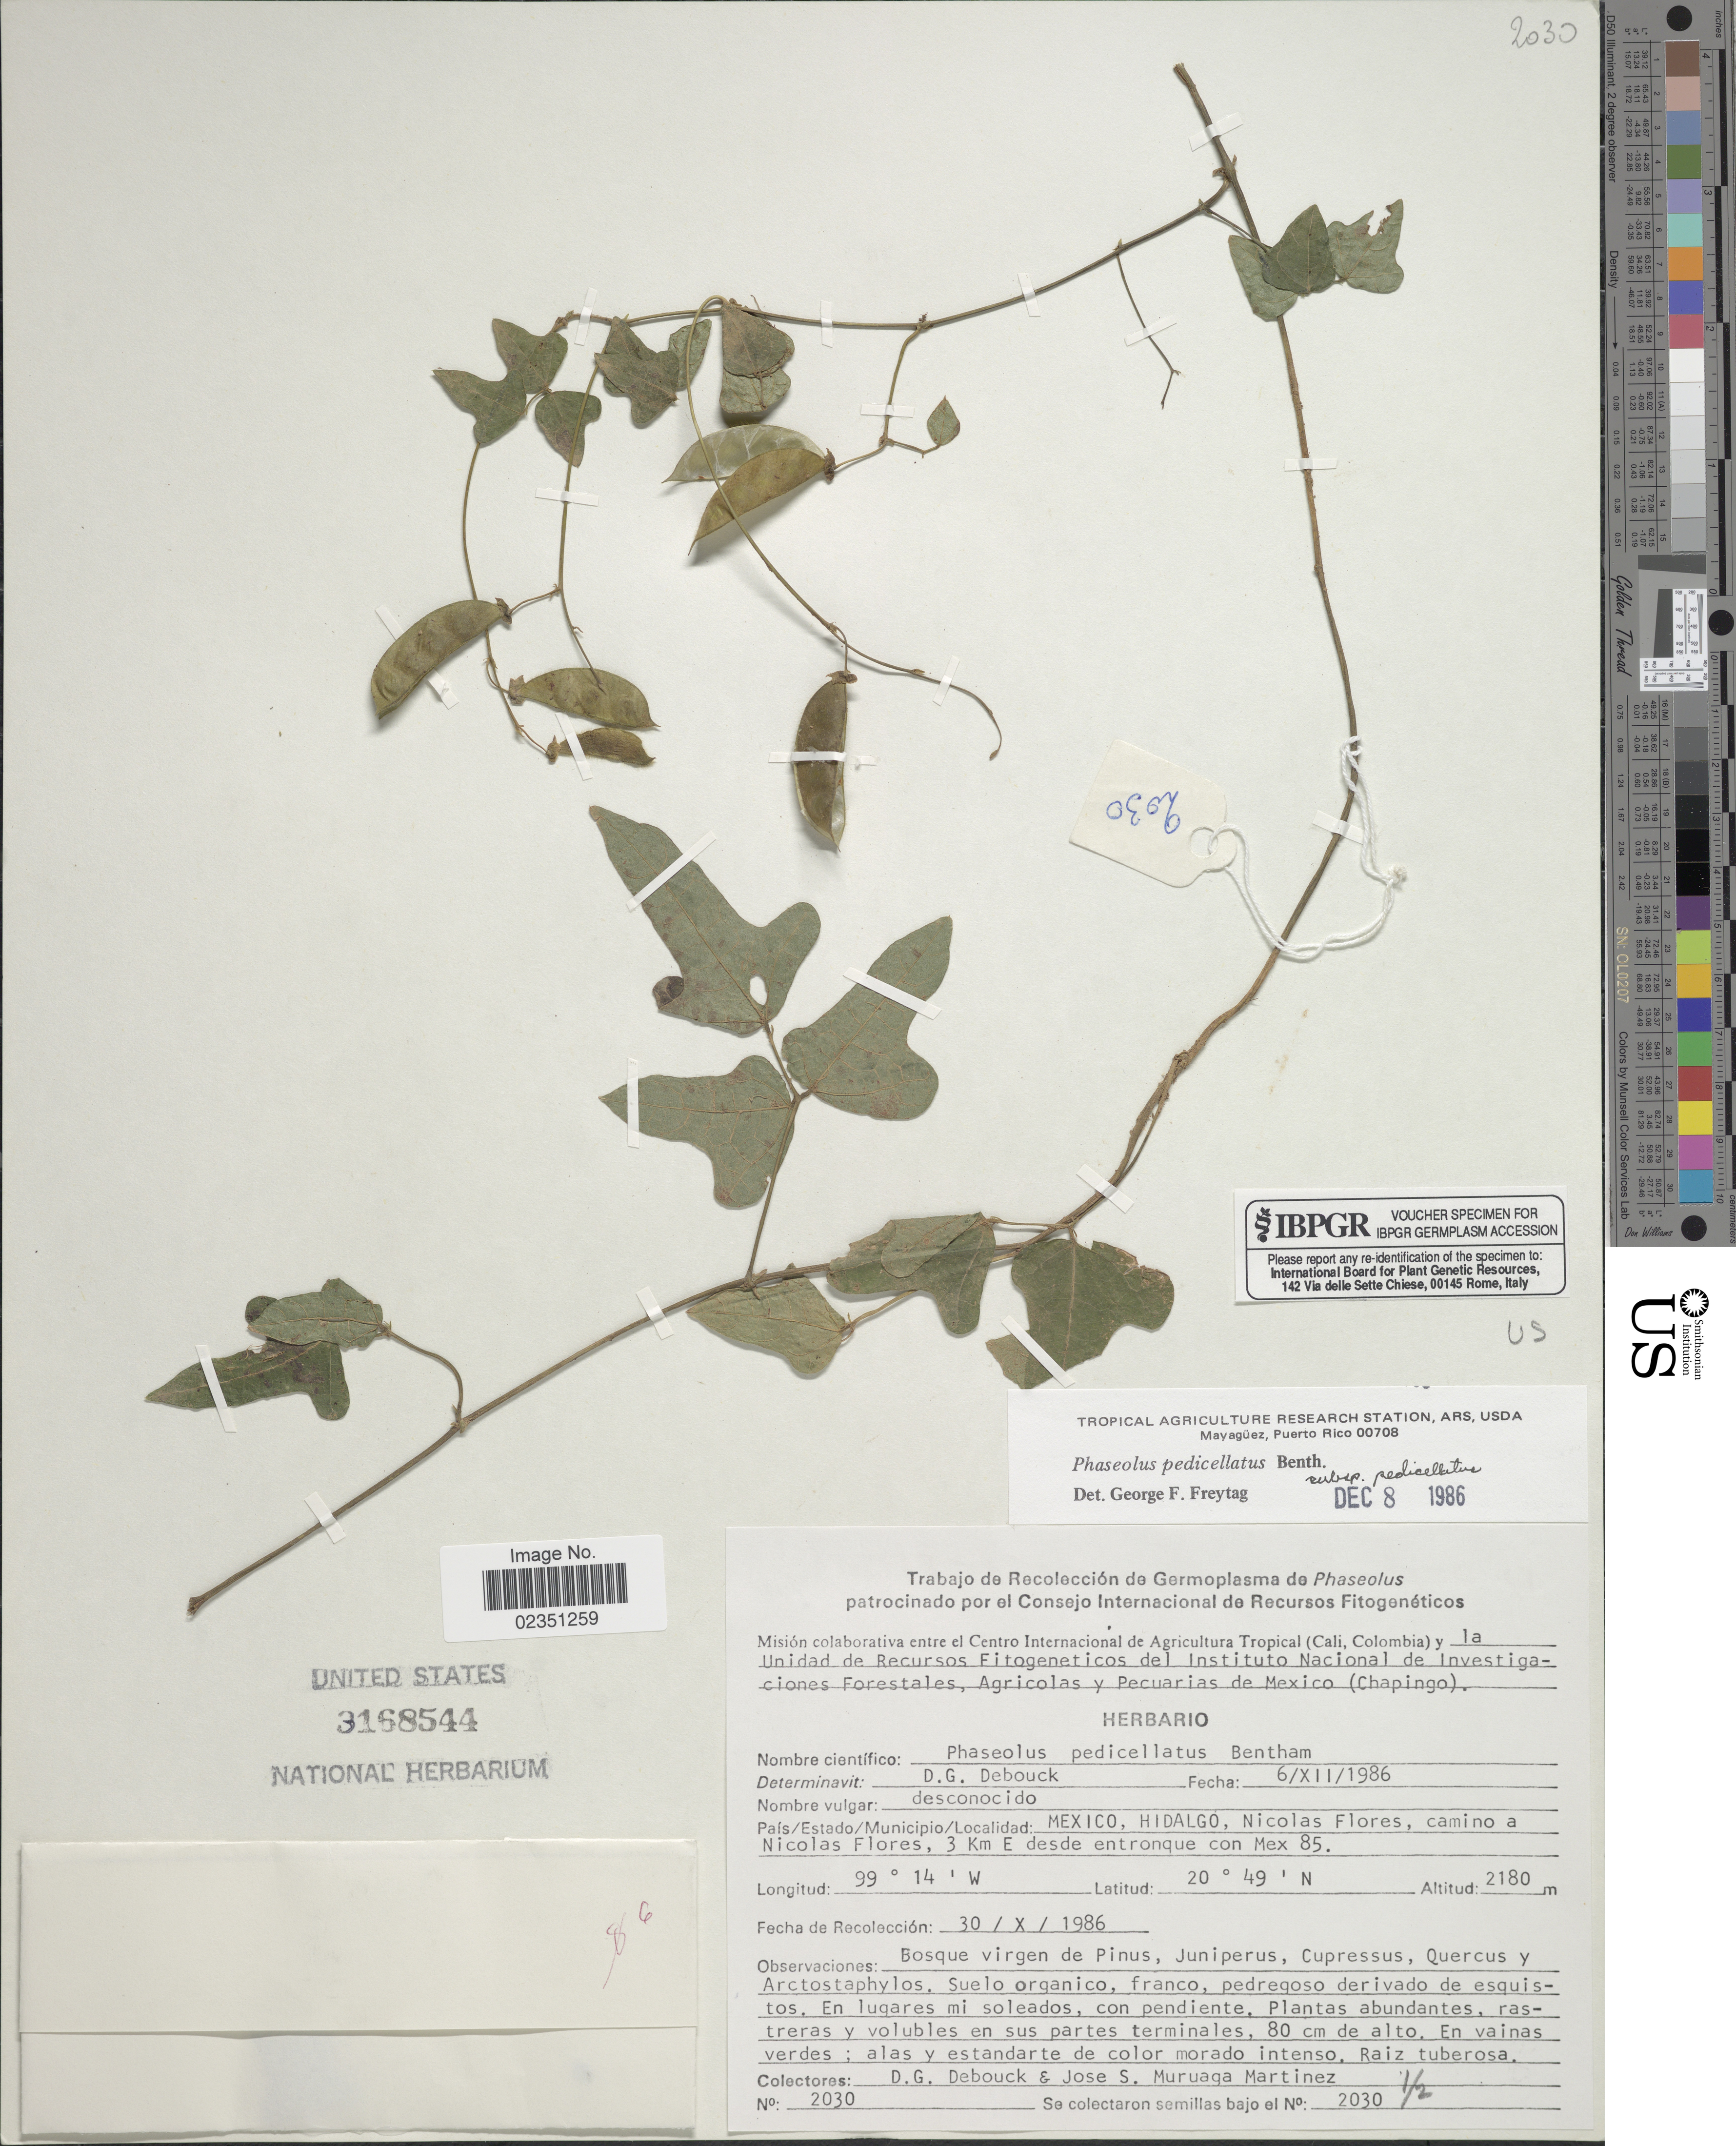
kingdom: Plantae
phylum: Tracheophyta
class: Magnoliopsida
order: Fabales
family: Fabaceae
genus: Phaseolus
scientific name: Phaseolus pedicellatus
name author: Benth.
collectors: D. Debouck & J. Muruaga Martinez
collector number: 2030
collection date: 1986-10-30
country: Mexico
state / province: Hidalgo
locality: Nicolas Flores, camino a Nicolas Flores, 3 Km E desde entronque con Mex 85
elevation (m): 2180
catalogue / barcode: US 3168544